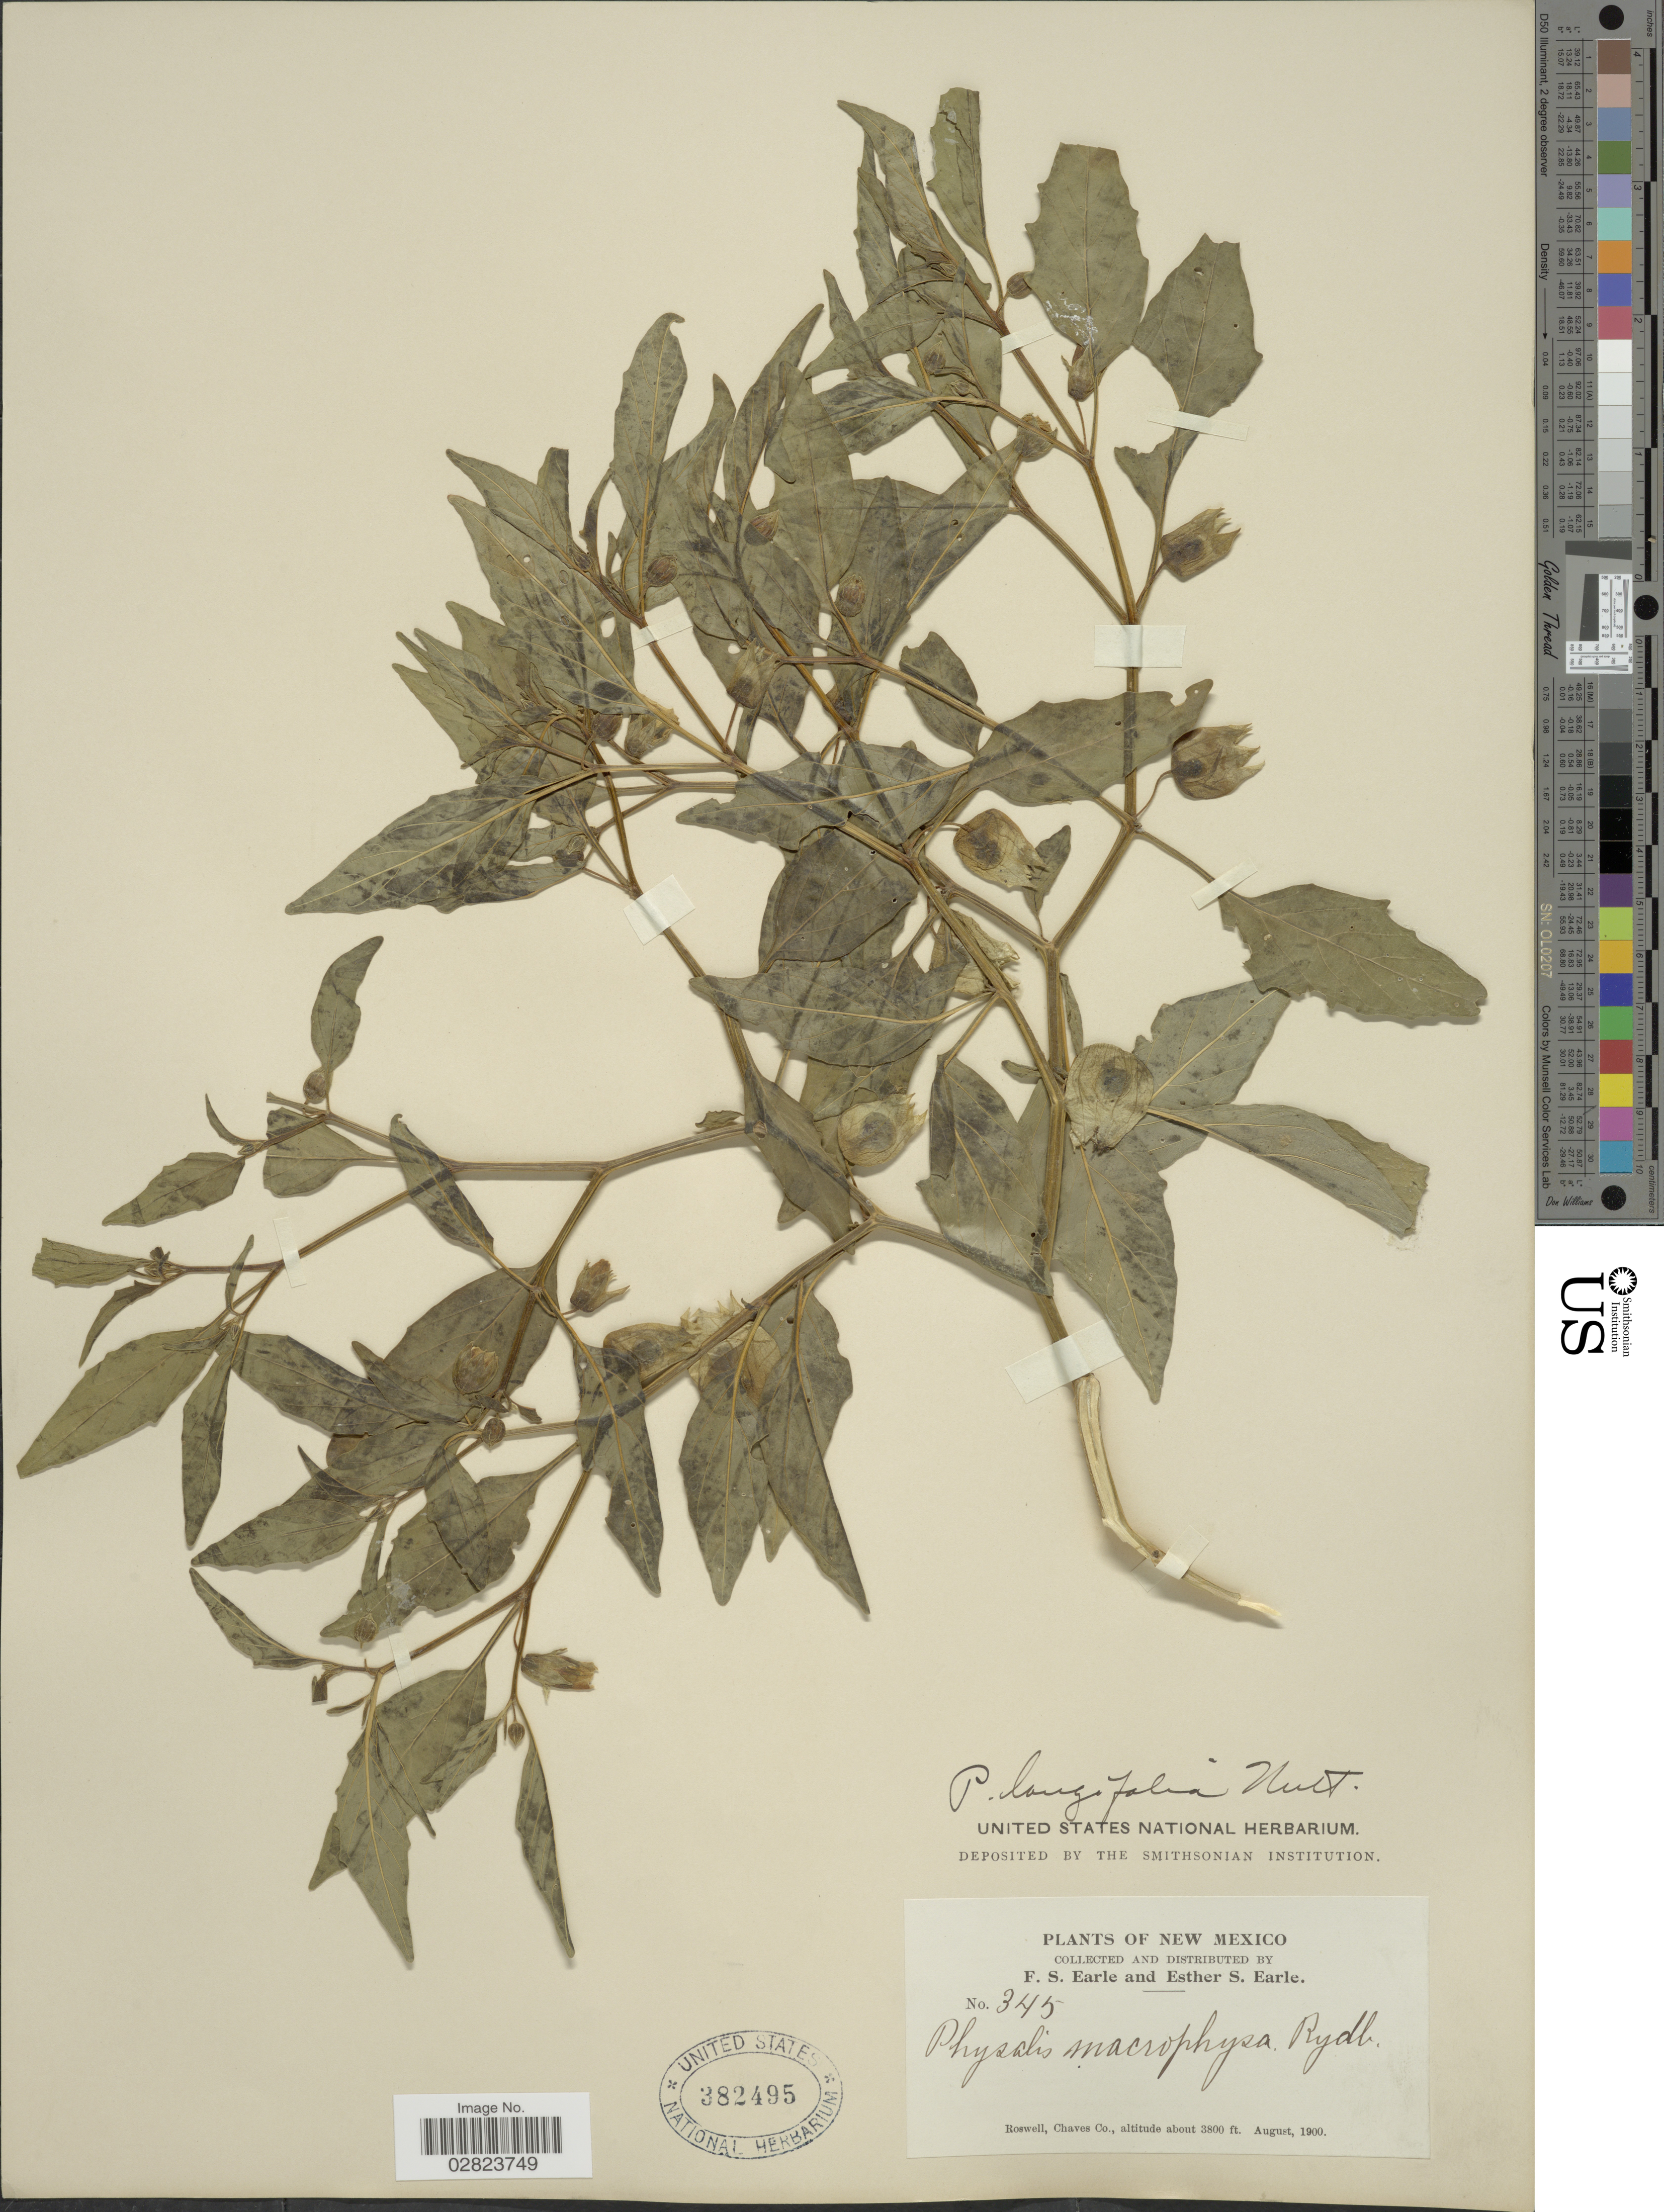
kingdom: Plantae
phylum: Tracheophyta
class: Magnoliopsida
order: Solanales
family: Solanaceae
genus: Physalis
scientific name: Physalis longifolia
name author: Nutt.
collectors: F. S. Earle & E. S. Earle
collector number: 345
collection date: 1900-08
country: United States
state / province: New Mexico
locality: Roswell, Chaves Co.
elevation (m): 1158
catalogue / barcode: US 382495